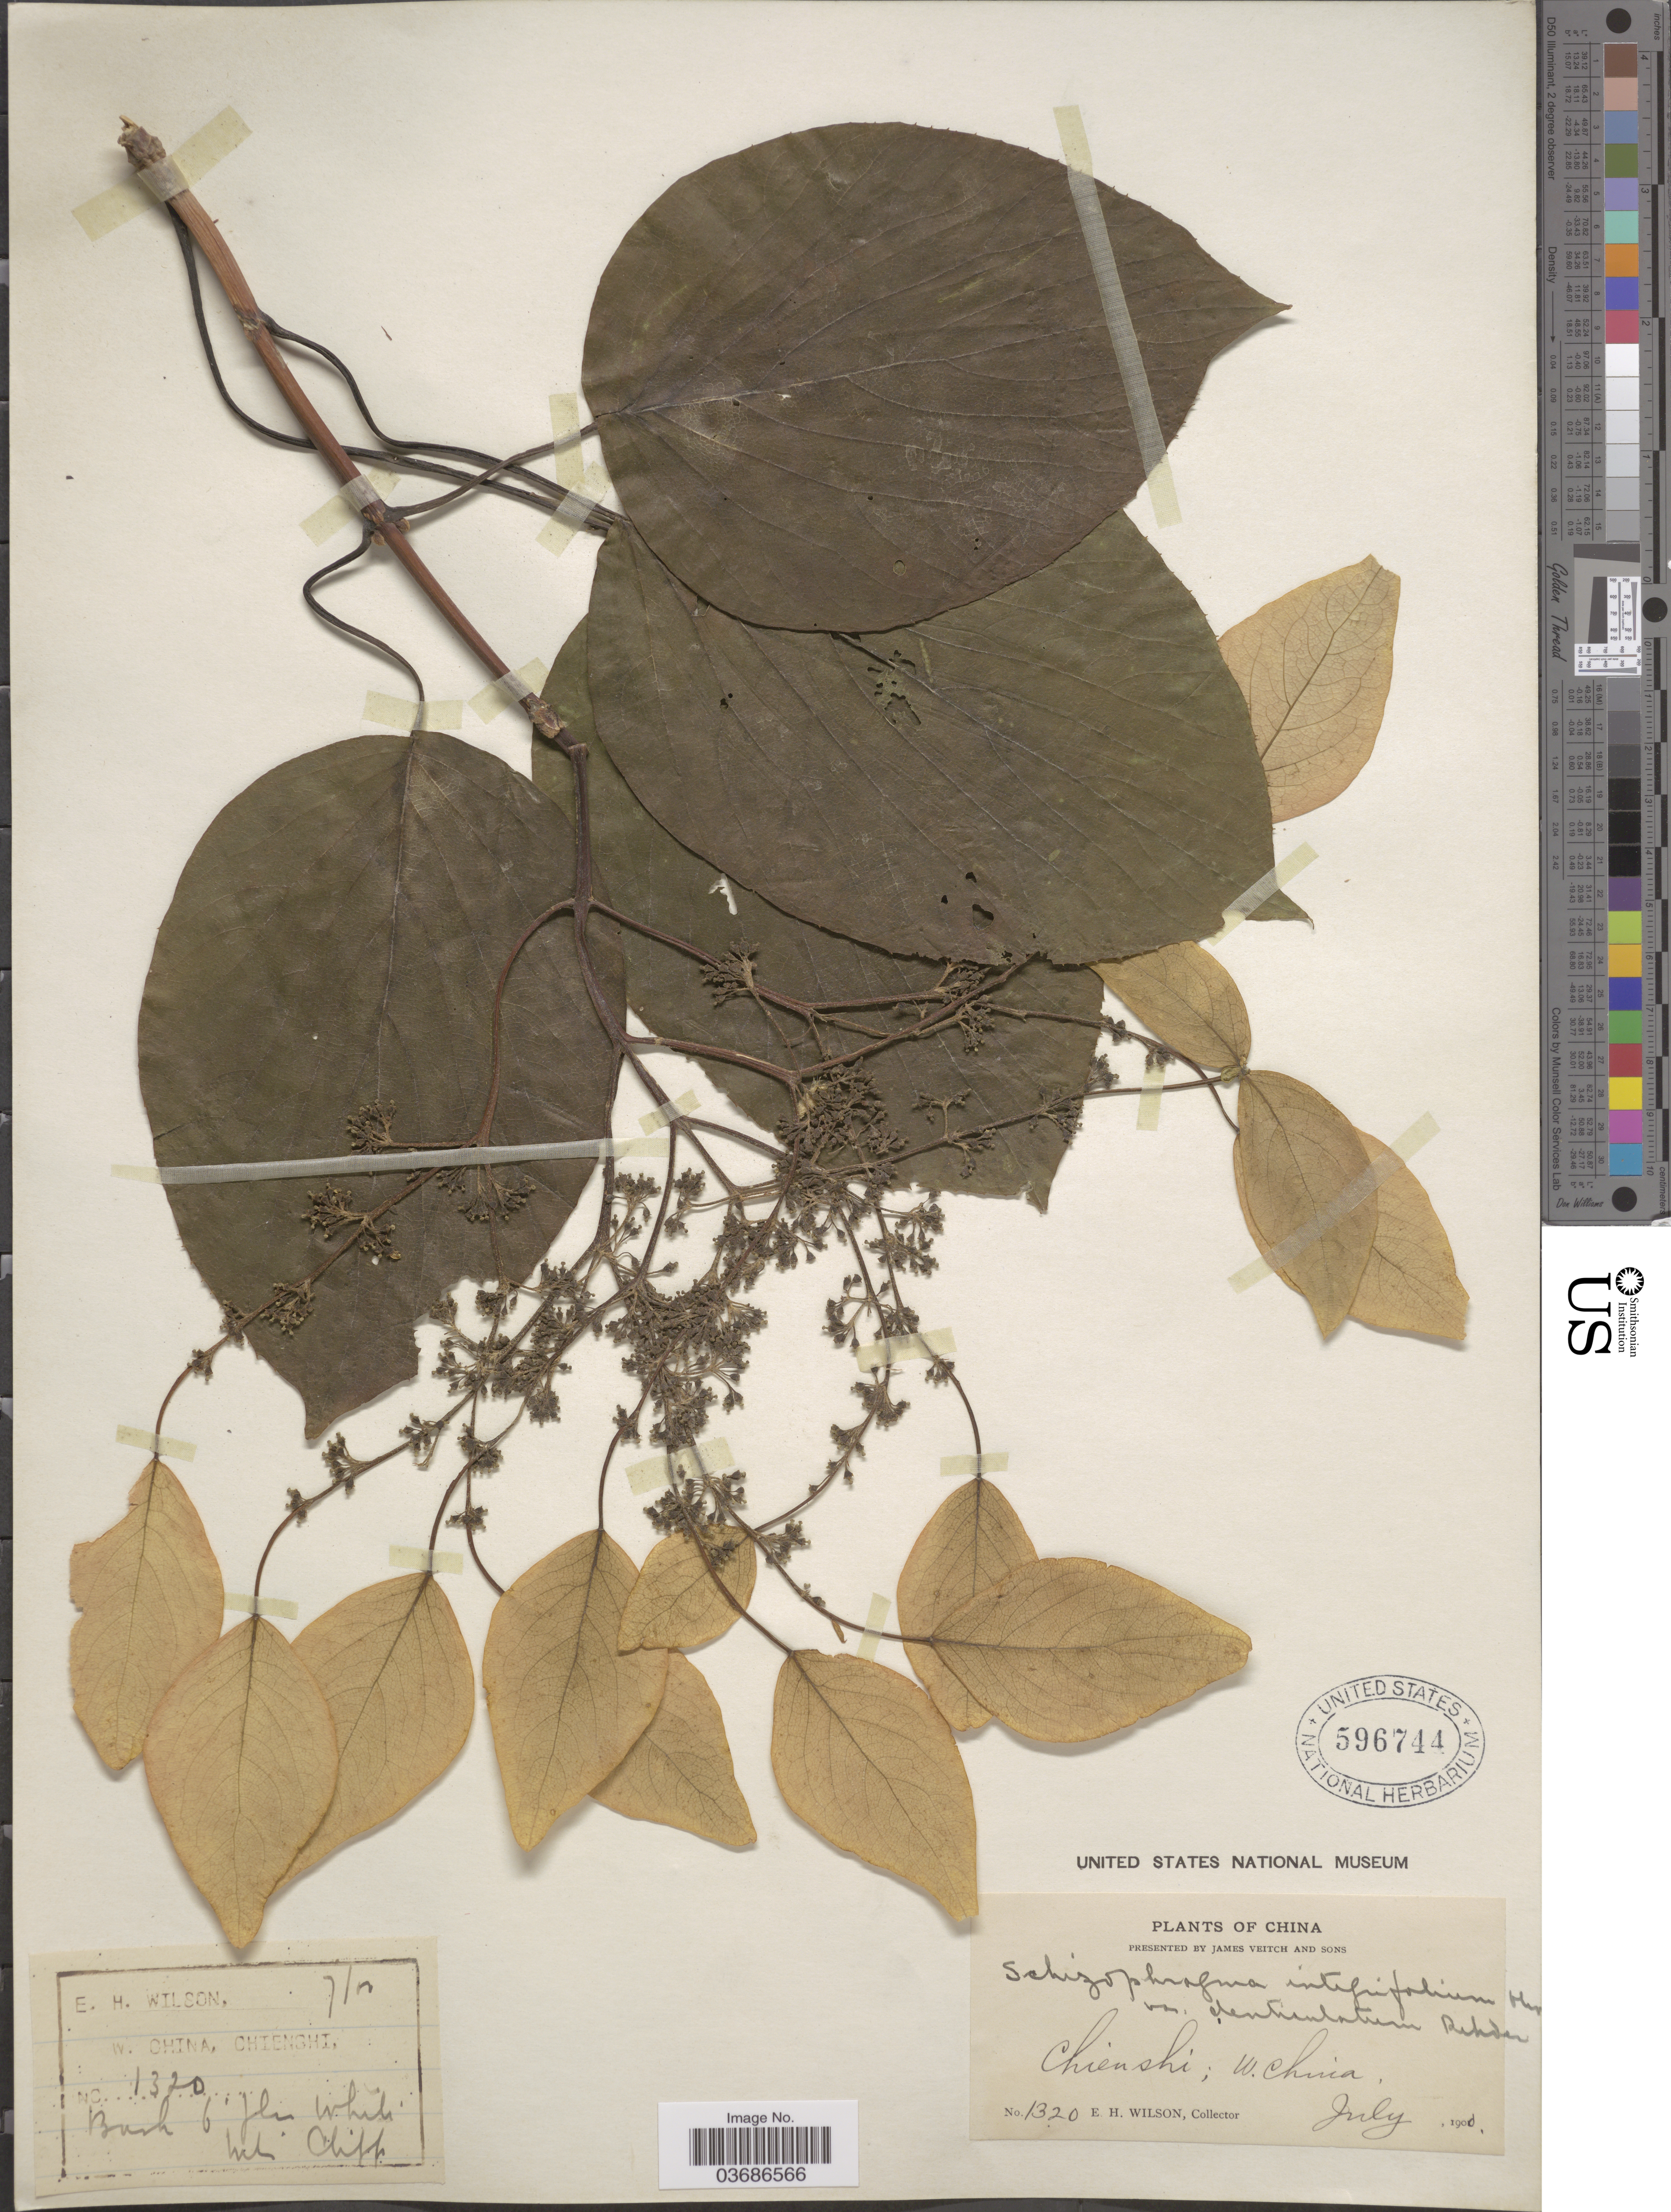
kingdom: Plantae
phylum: Tracheophyta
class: Magnoliopsida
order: Cornales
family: Hydrangeaceae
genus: Hydrangea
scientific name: Hydrangea ampla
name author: (Chun) Y. De Smet & Granados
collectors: E. Wilson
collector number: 1320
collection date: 1900-07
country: China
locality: W. China, Chienshi.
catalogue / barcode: US 596744